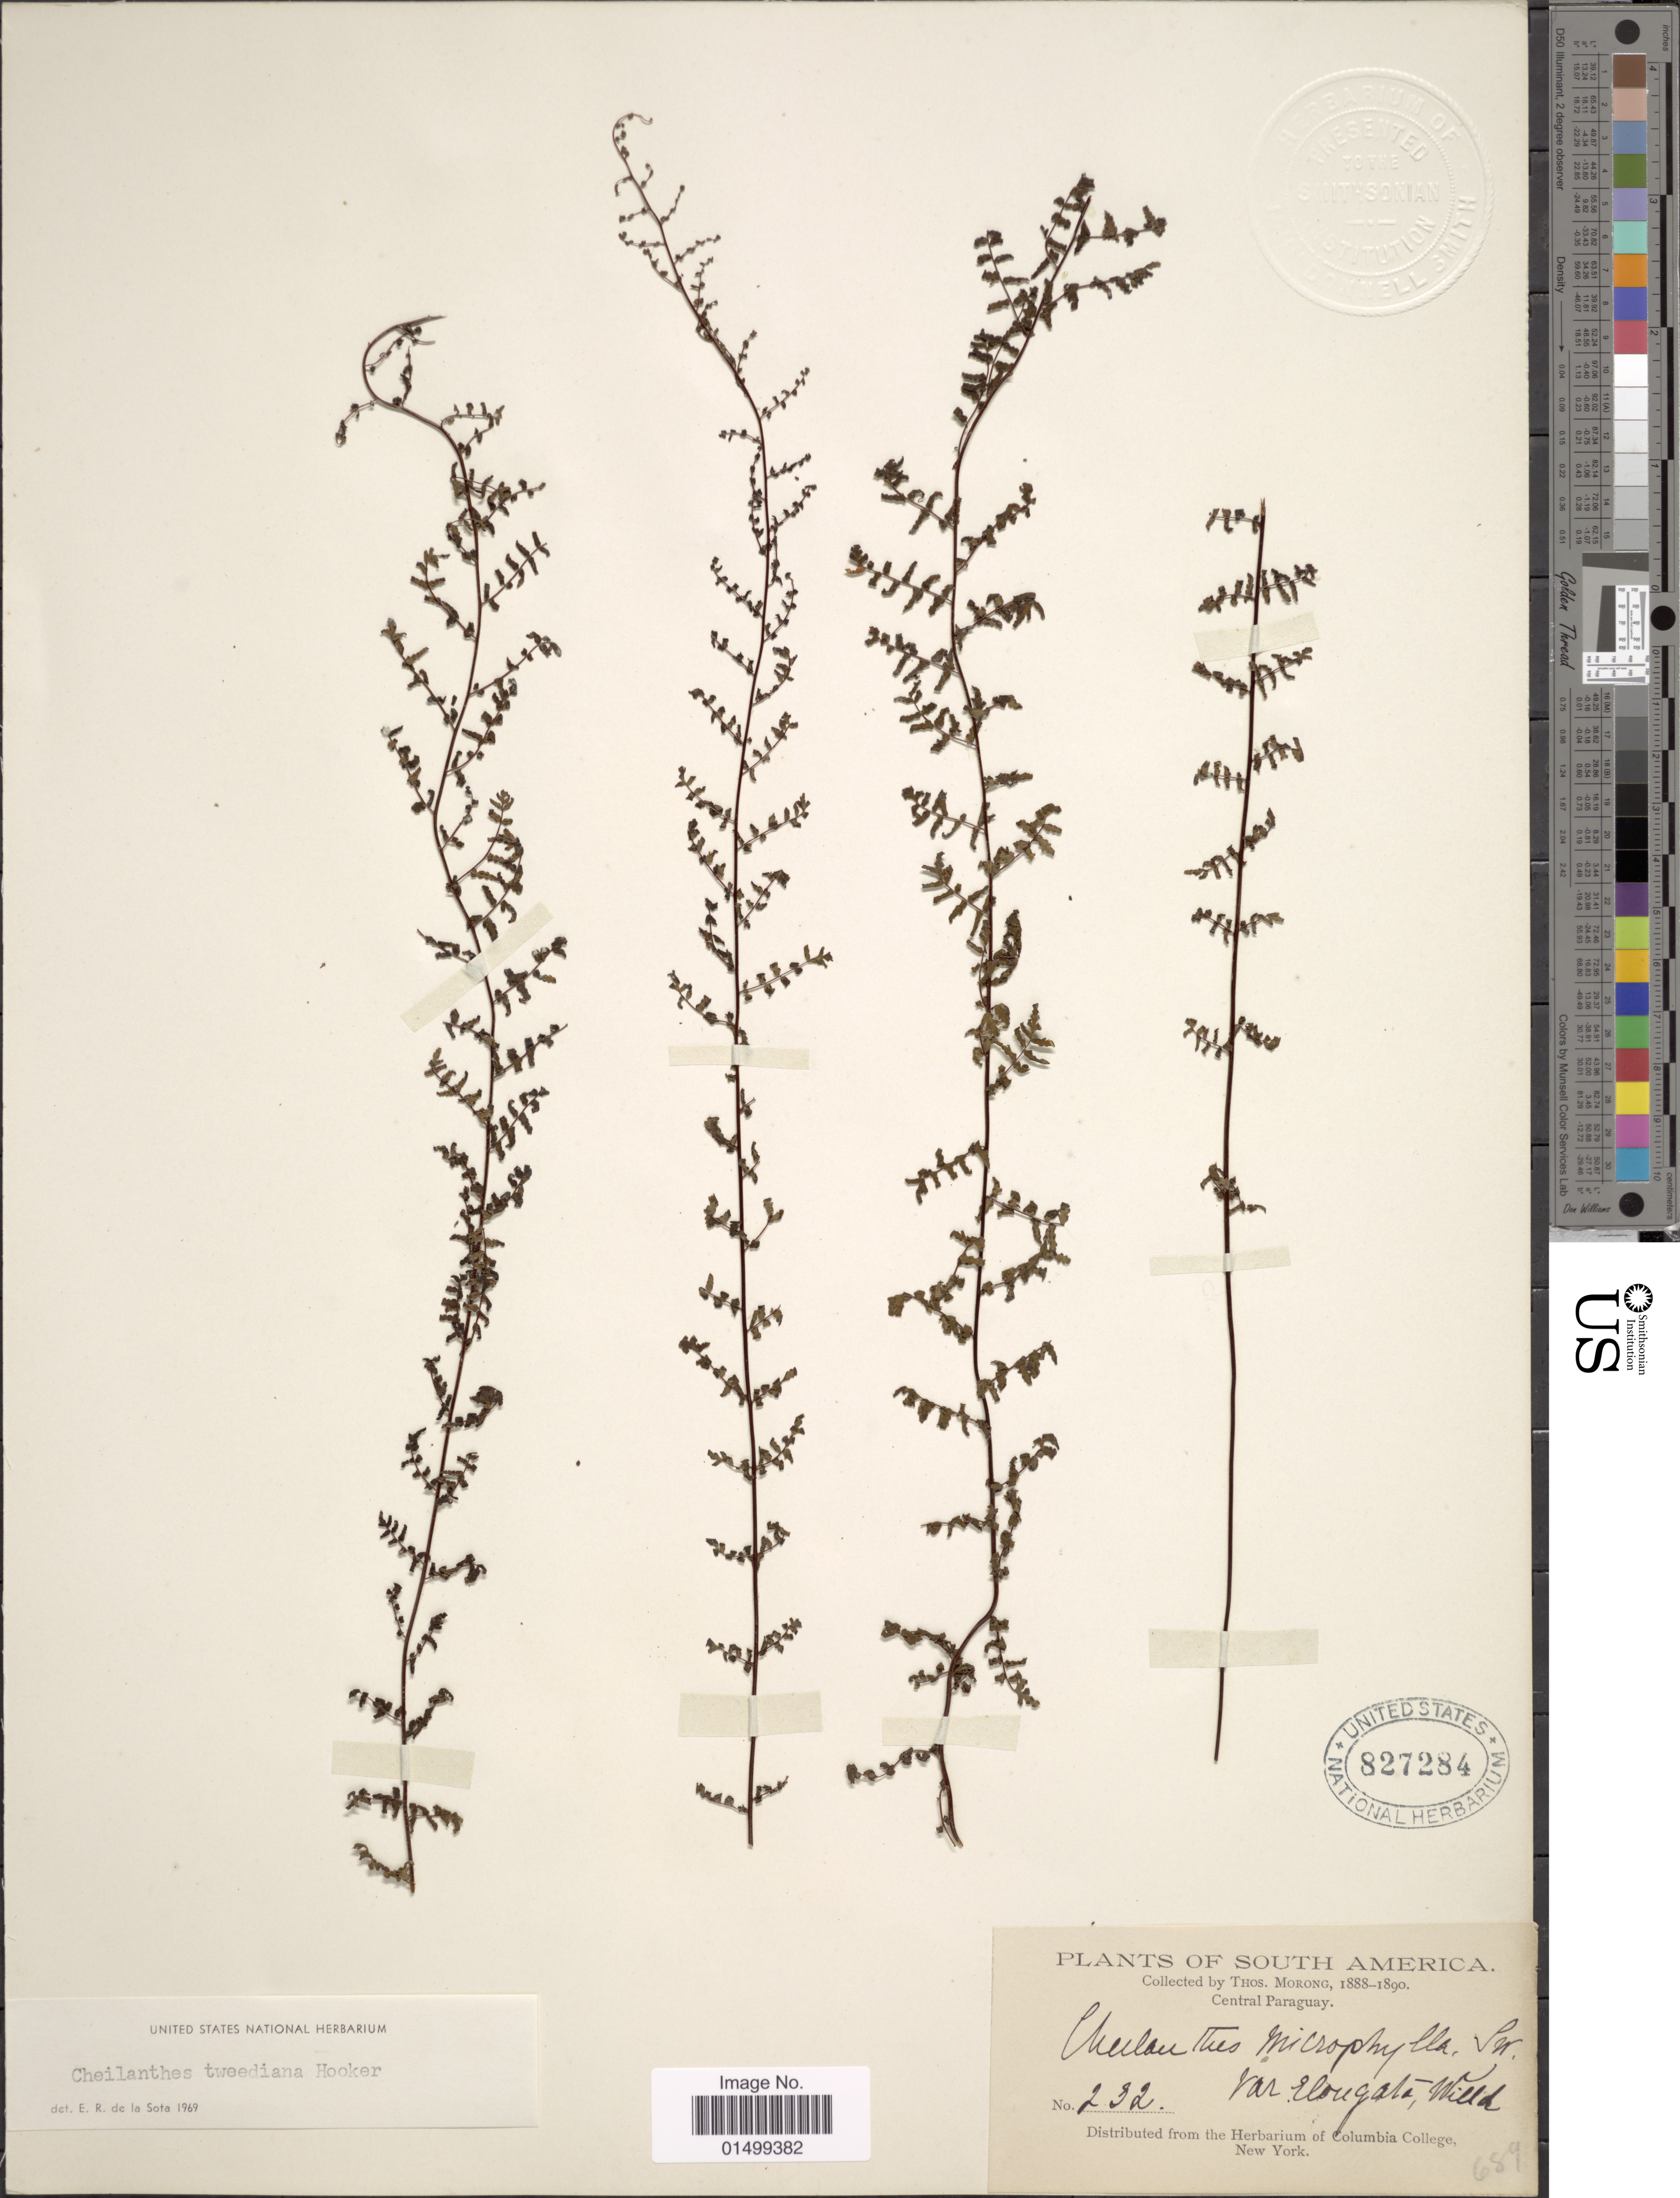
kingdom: Plantae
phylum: Tracheophyta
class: Polypodiopsida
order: Polypodiales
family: Pteridaceae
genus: Cheilanthes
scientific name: Cheilanthes tweediana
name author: Hook.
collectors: ex herb. T. Morong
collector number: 232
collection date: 1888/1890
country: Paraguay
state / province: Central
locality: Central Paraguay.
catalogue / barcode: US 827284